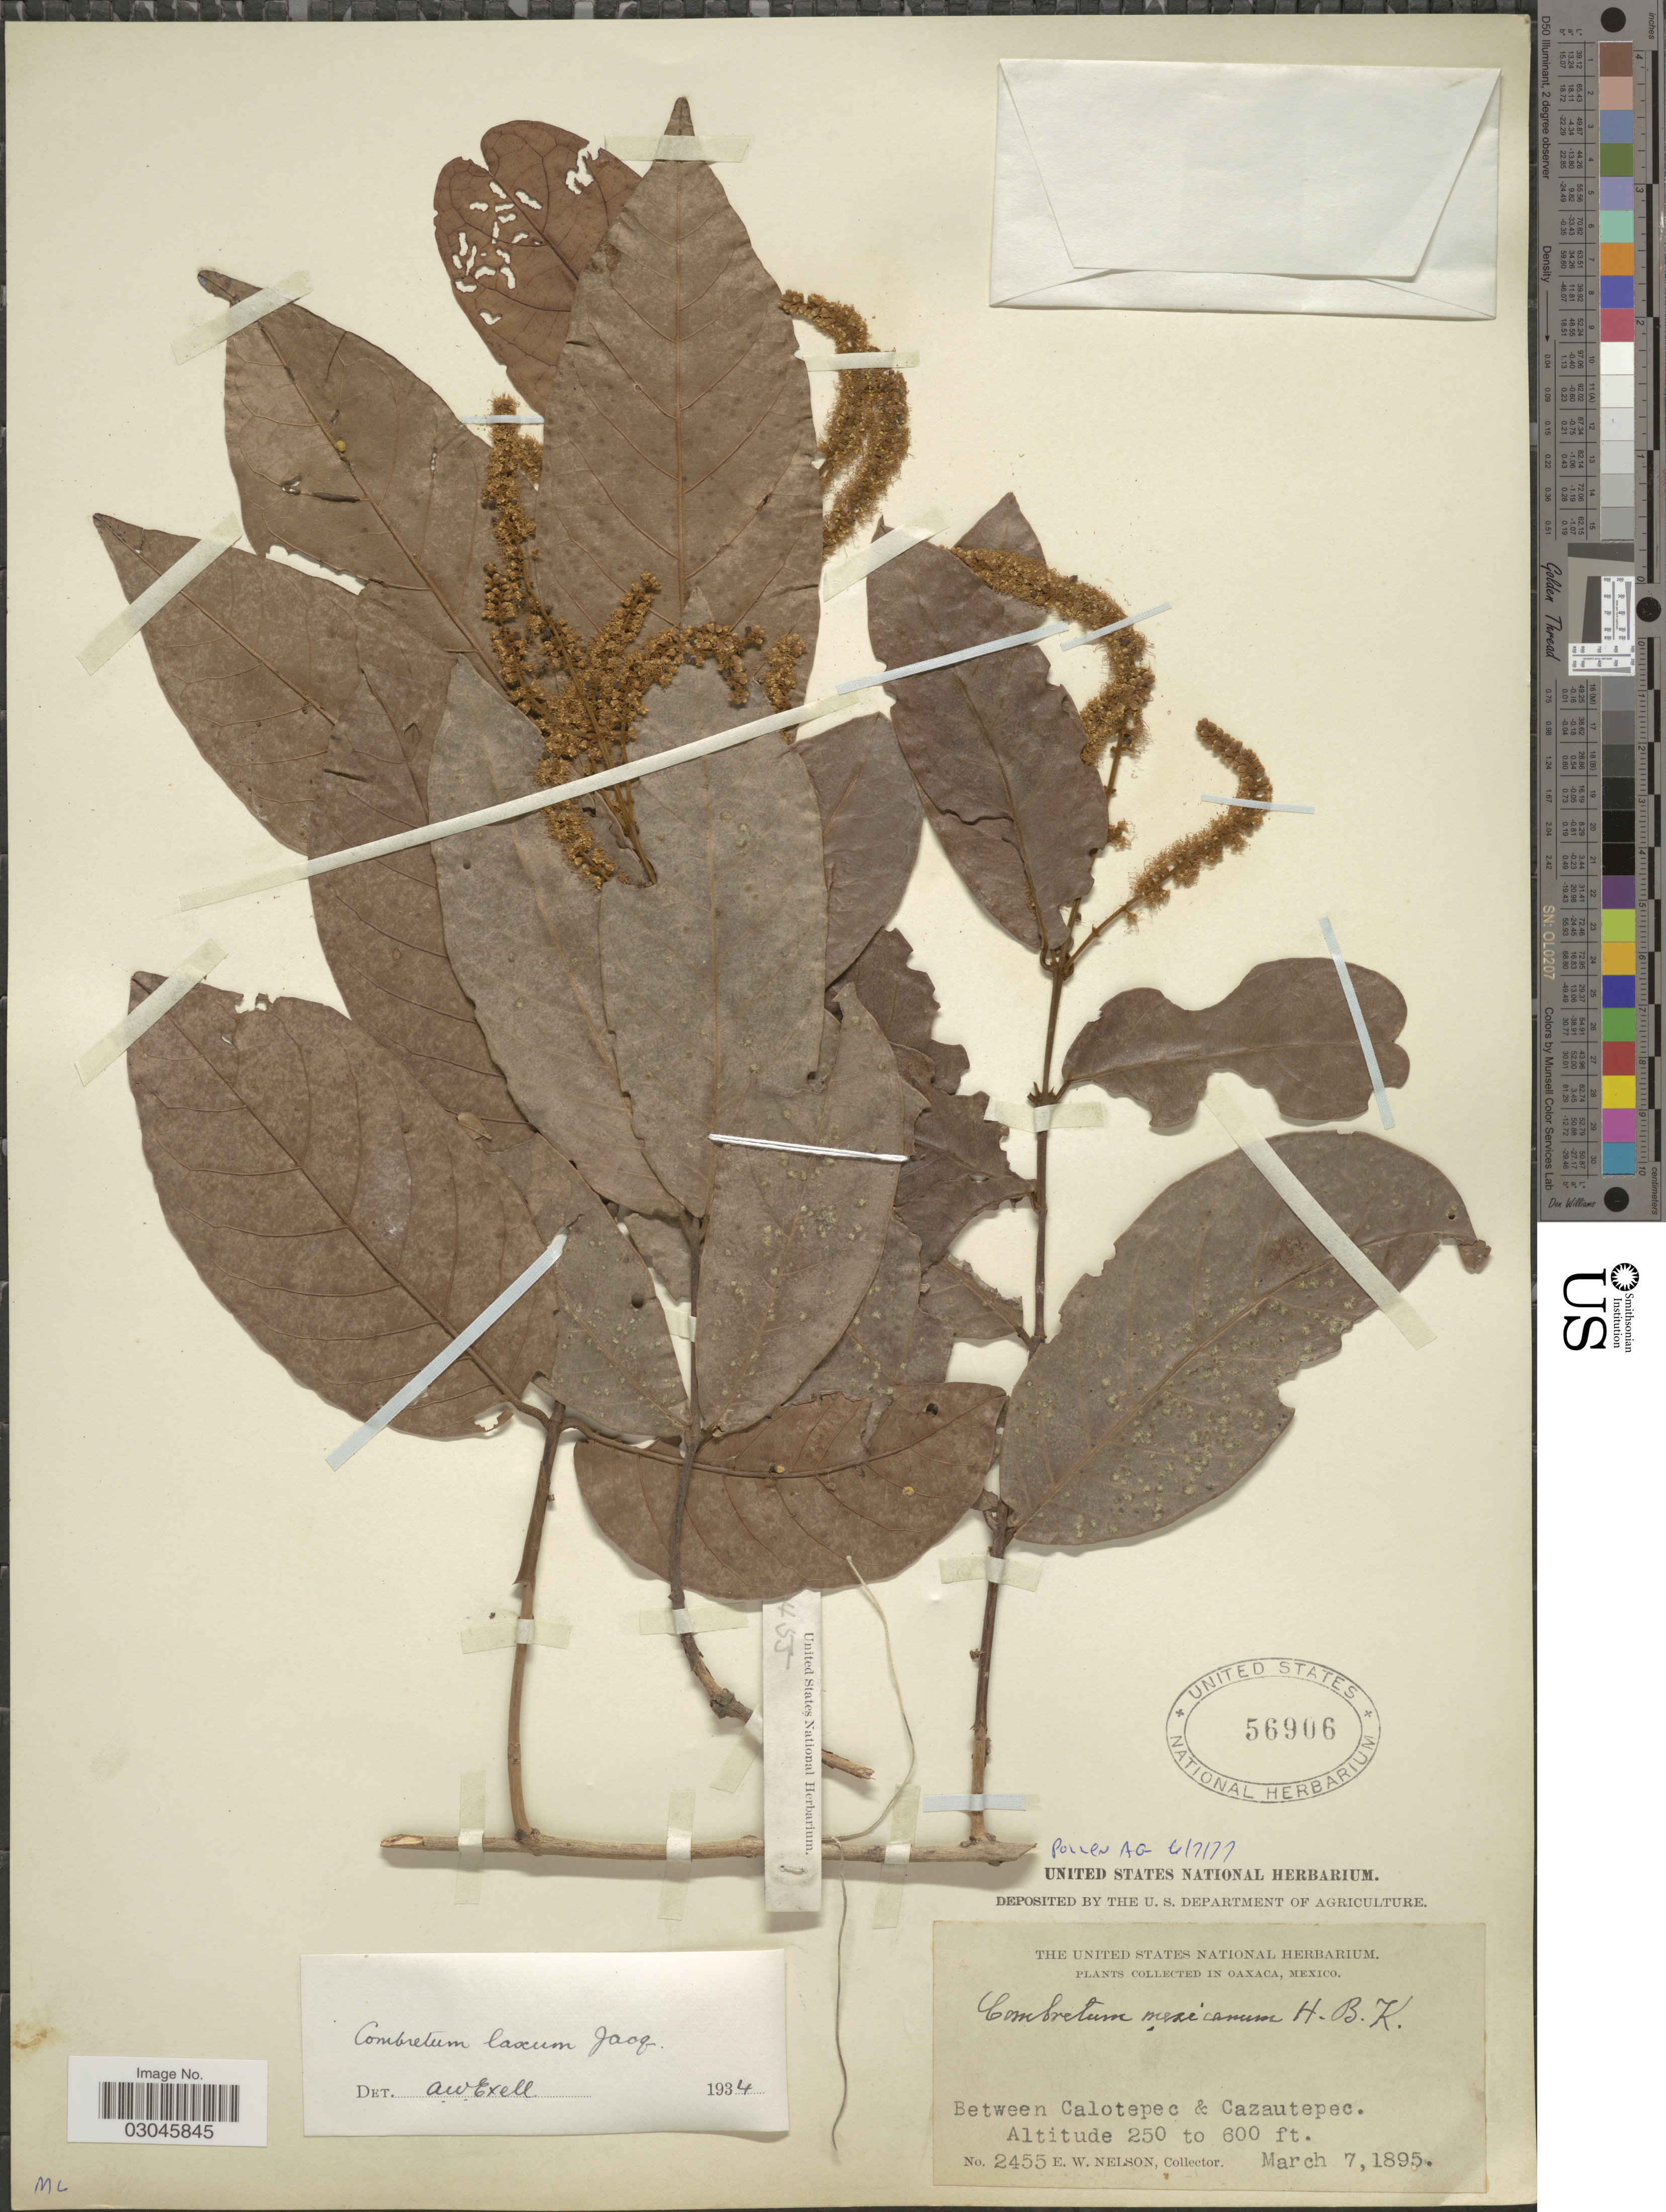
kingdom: Plantae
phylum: Tracheophyta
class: Magnoliopsida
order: Myrtales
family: Combretaceae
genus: Combretum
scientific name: Combretum laxum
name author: Jacq.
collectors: E. W. Nelson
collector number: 2455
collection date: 1895-03-07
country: Mexico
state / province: Oaxaca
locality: Between Calotepec & Cazautepec.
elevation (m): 76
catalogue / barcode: US 56906